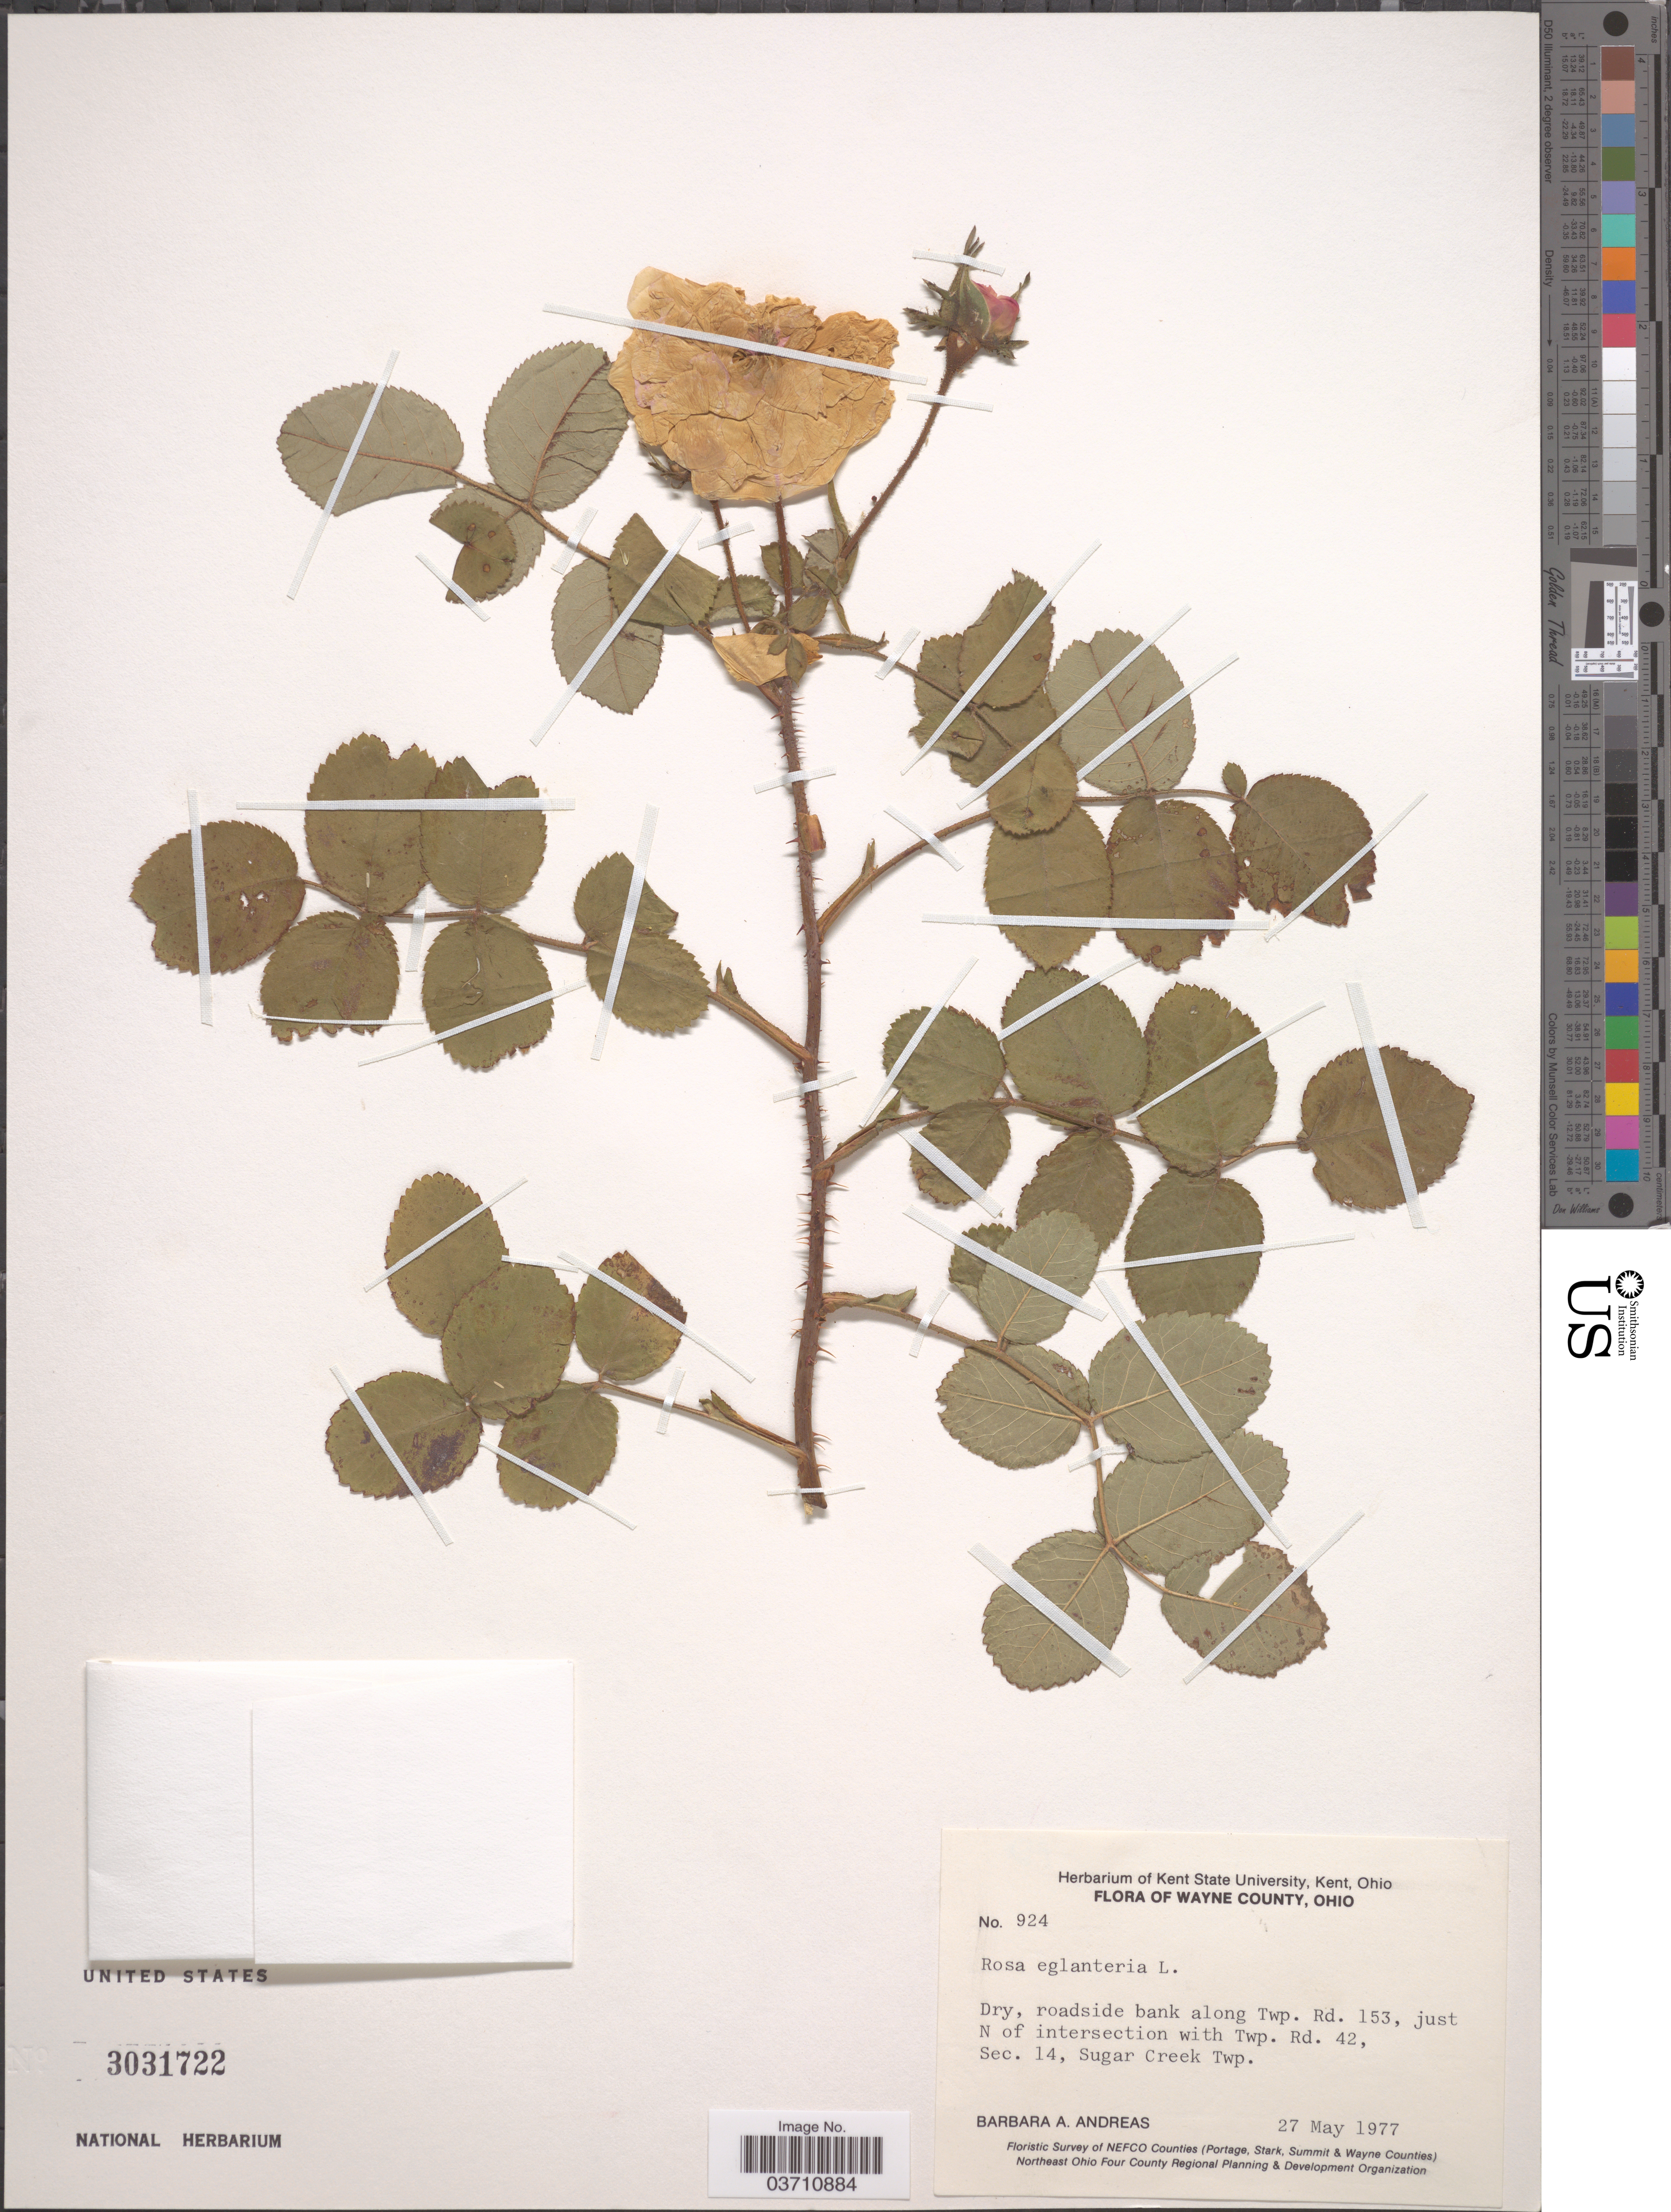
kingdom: Plantae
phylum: Tracheophyta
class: Magnoliopsida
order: Rosales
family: Rosaceae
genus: Rosa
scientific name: Rosa eglanteria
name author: L.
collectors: B. A. Andreas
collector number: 924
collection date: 1977-05-27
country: United States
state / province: Ohio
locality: Wayne County. Roadside banl along Twp. Rd. 153, just N of intersection with Twp. Rd. 42, Sec. 14, Sugar Creek Twp.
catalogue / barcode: US 3031722